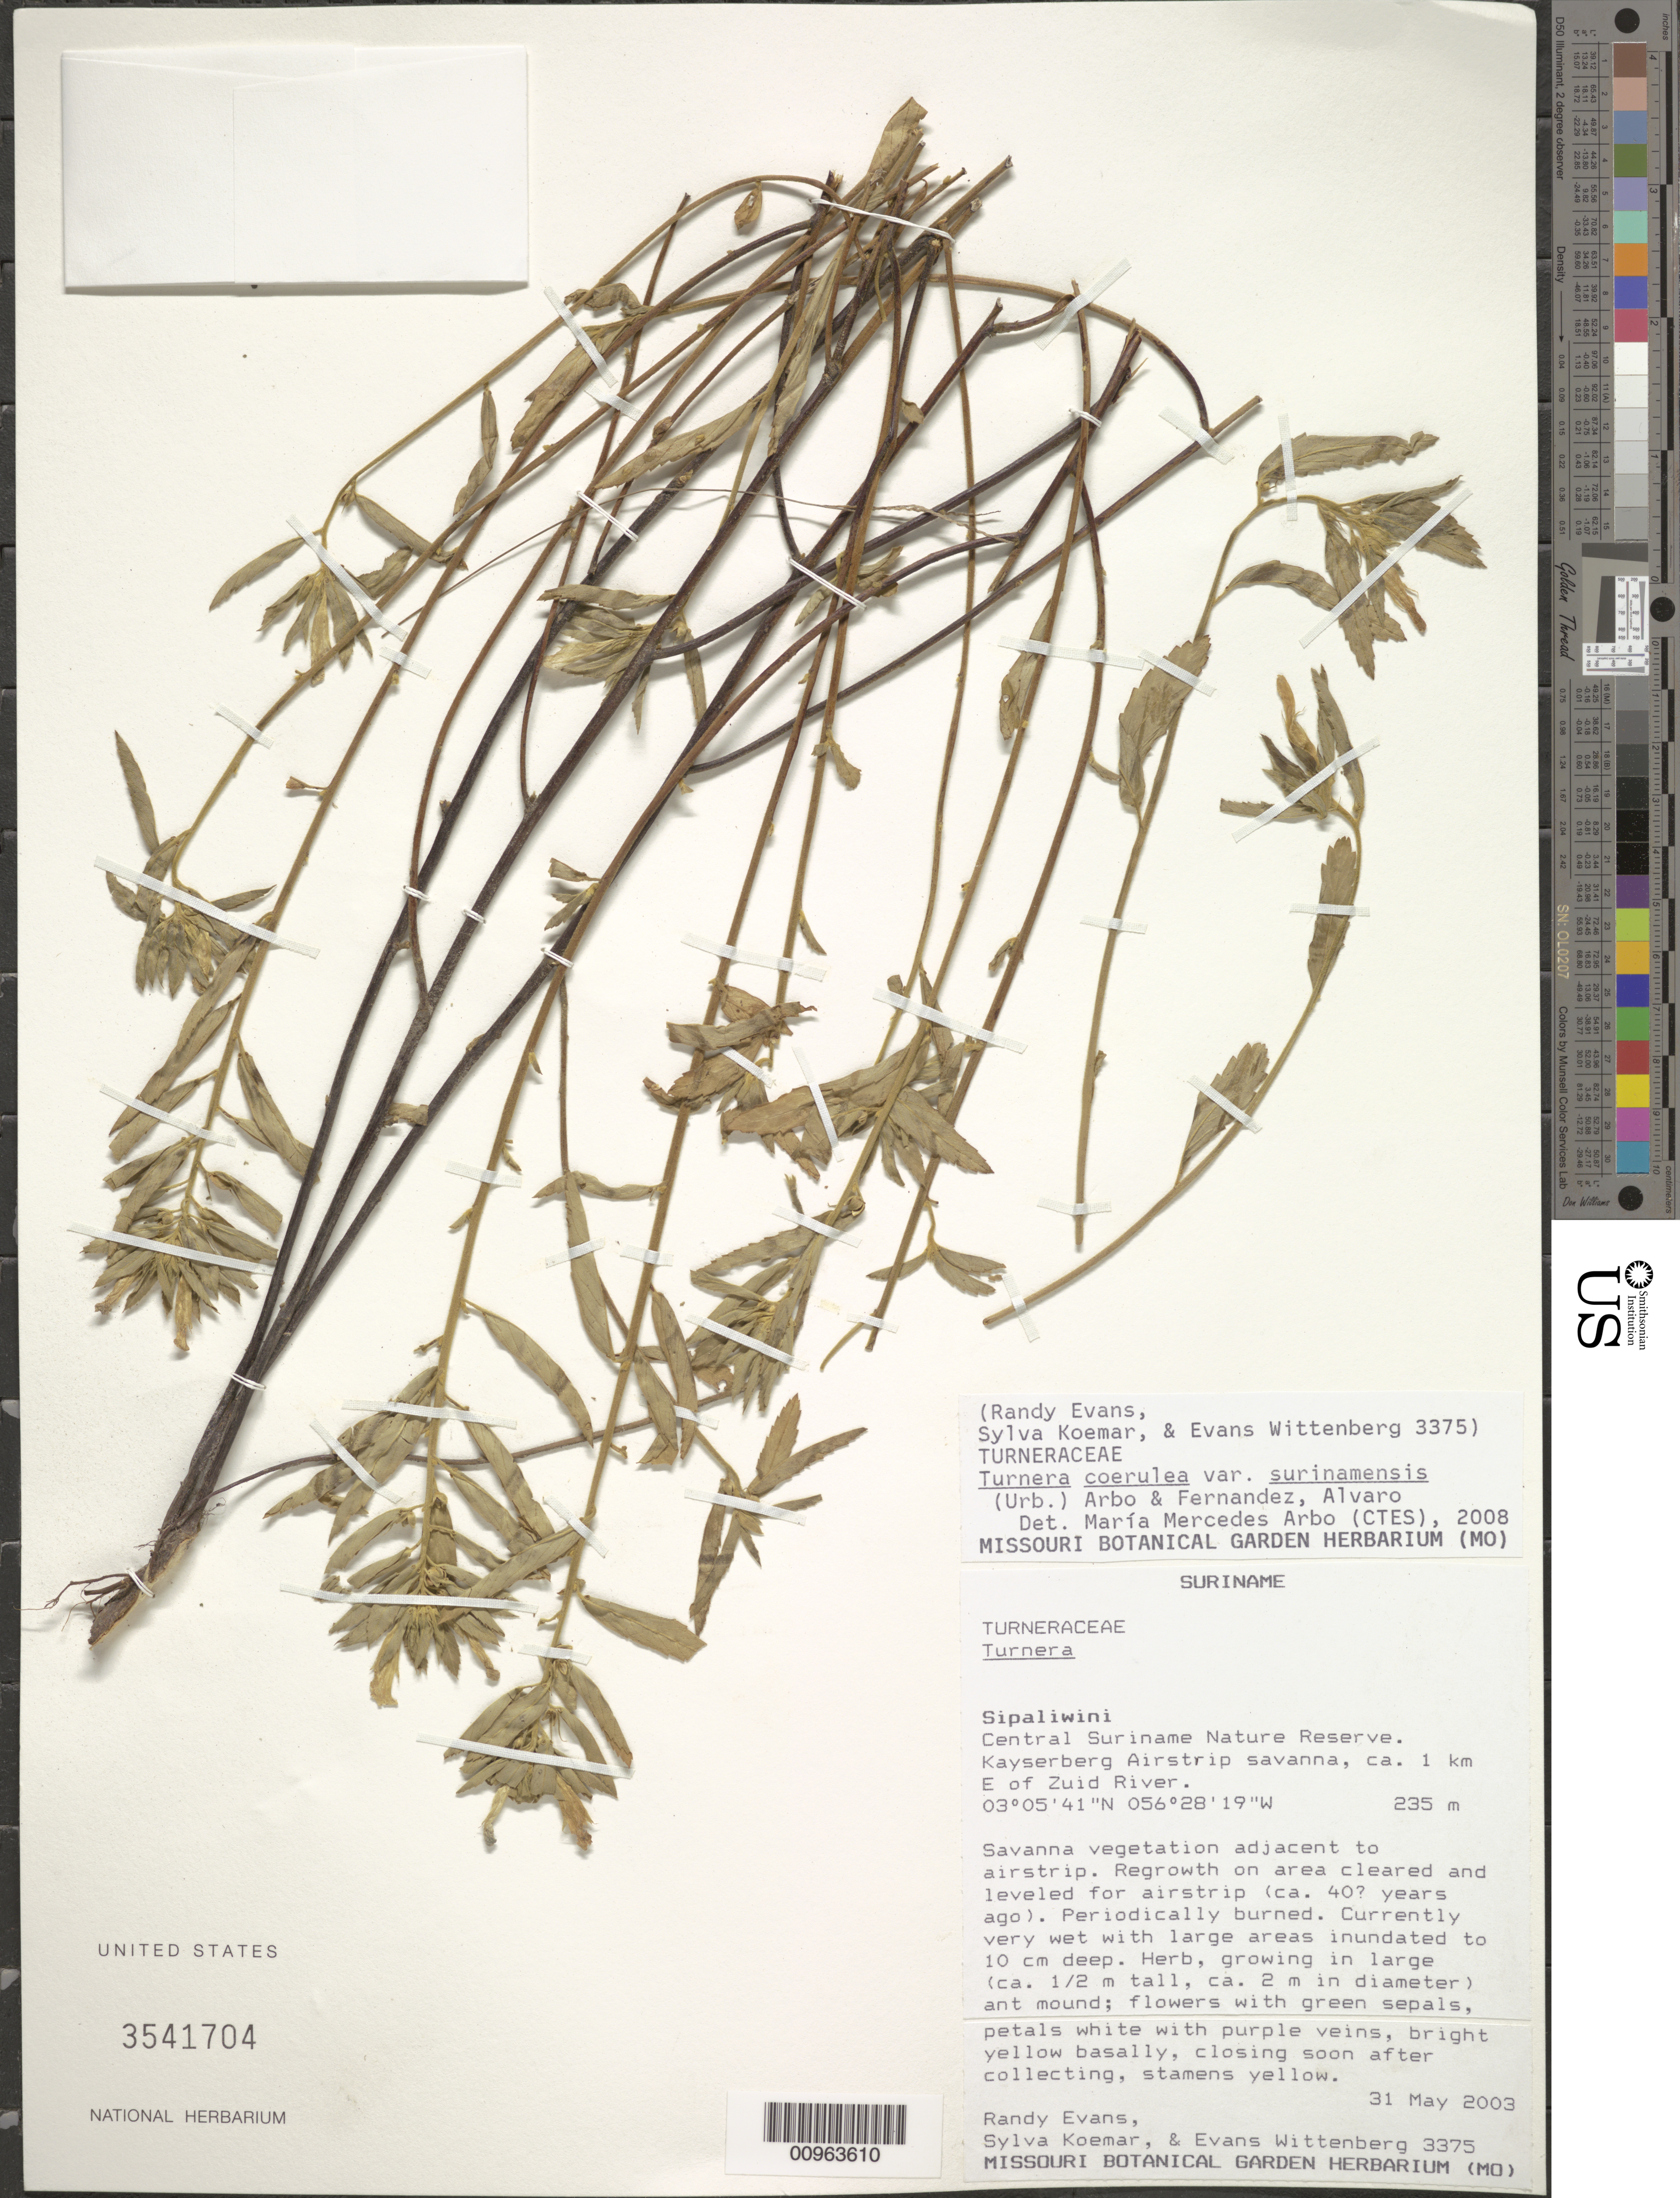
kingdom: Plantae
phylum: Tracheophyta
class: Magnoliopsida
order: Malpighiales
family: Turneraceae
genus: Turnera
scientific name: Turnera coerulea var. surinamensis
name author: Sessé & Moc. ex DC.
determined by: Arbo, M. M.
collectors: R. Evans, S. Koemar & E. Wittenberg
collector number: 3375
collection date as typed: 31-May-03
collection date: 2003-05-31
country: Suriname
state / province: Sipaliwini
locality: Central Suriname Nature Reserve. Kayserberg Airstrip savanna, ca 1km E of Zuid River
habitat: Savanna vegetation adjacent to airstrip. Regrowth on area clared and leveled for airstrip (ca 40? Years ago). Periodically burned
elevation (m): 235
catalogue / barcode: US 3541704